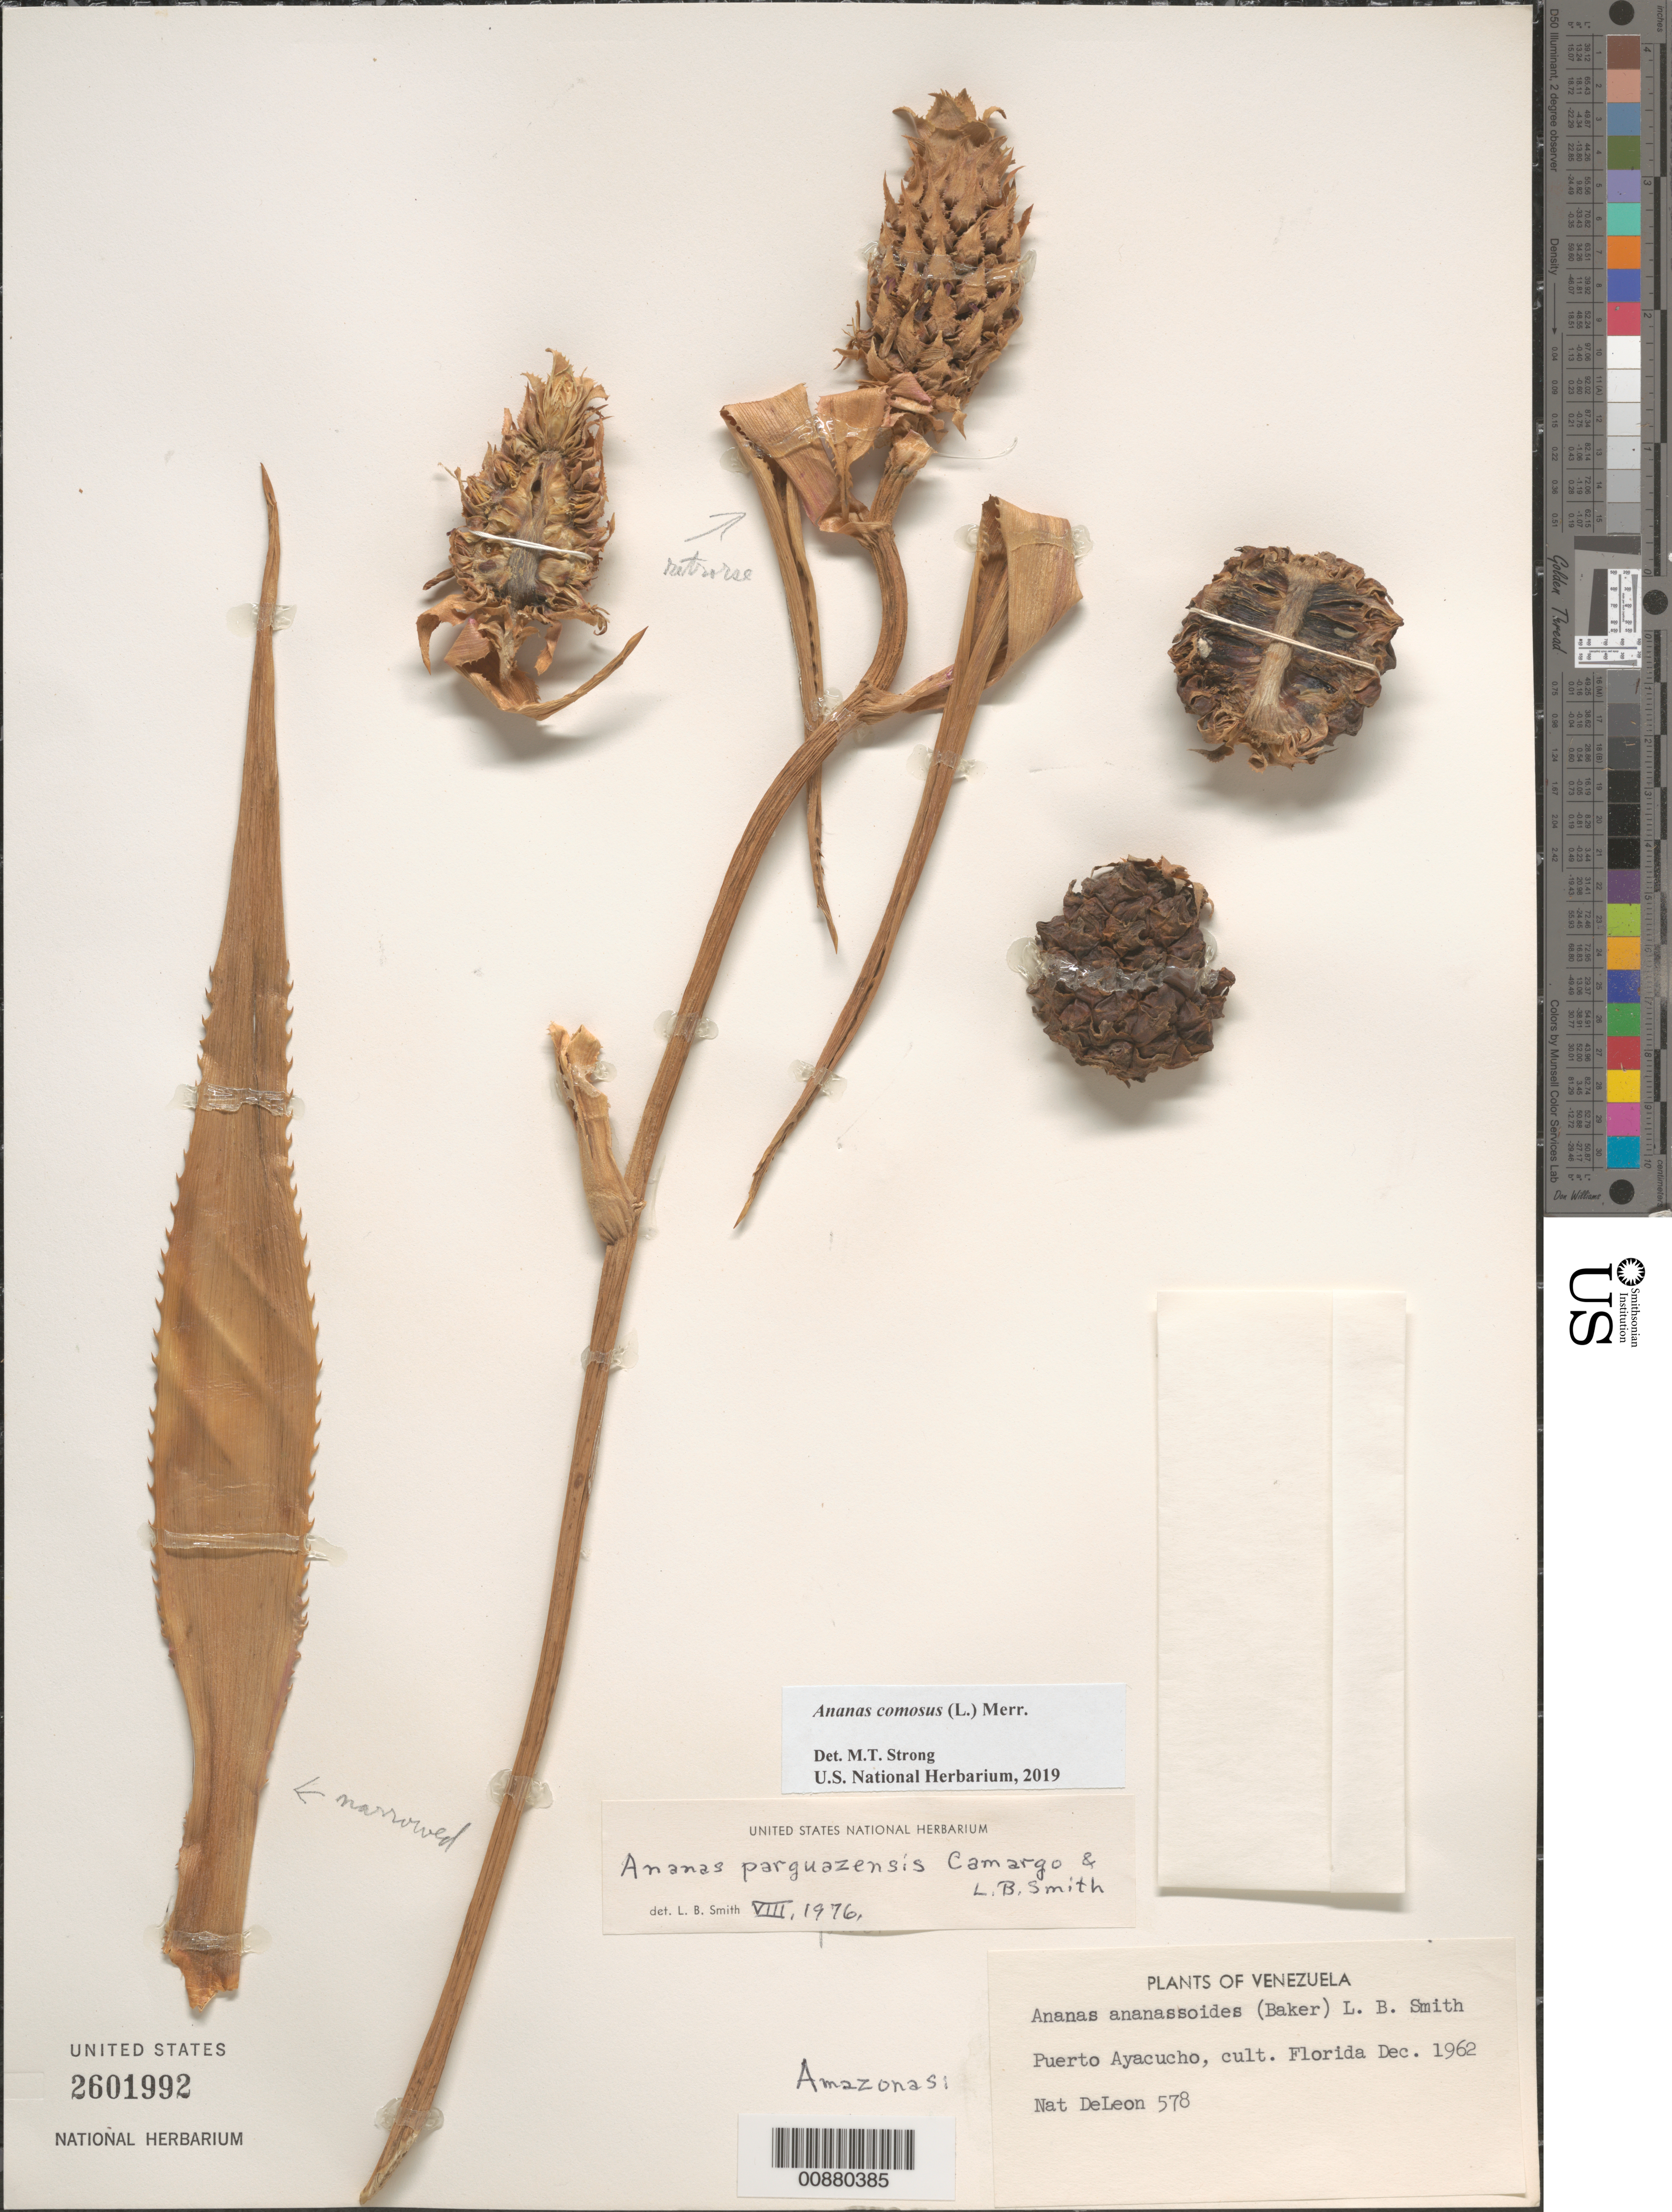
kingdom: Plantae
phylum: Tracheophyta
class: Liliopsida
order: Poales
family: Bromeliaceae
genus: Ananas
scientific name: Ananas comosus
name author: (L.) Merr.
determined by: Strong, Mark T., (BOT), Smithsonian Institution - National Museum of Natural History (UNITED STATES)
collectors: N. J. DeLeon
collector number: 578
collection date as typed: Dec-62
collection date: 1962-12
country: Venezuela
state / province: Amazonas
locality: Puerto Ayacucho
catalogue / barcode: US 2601992